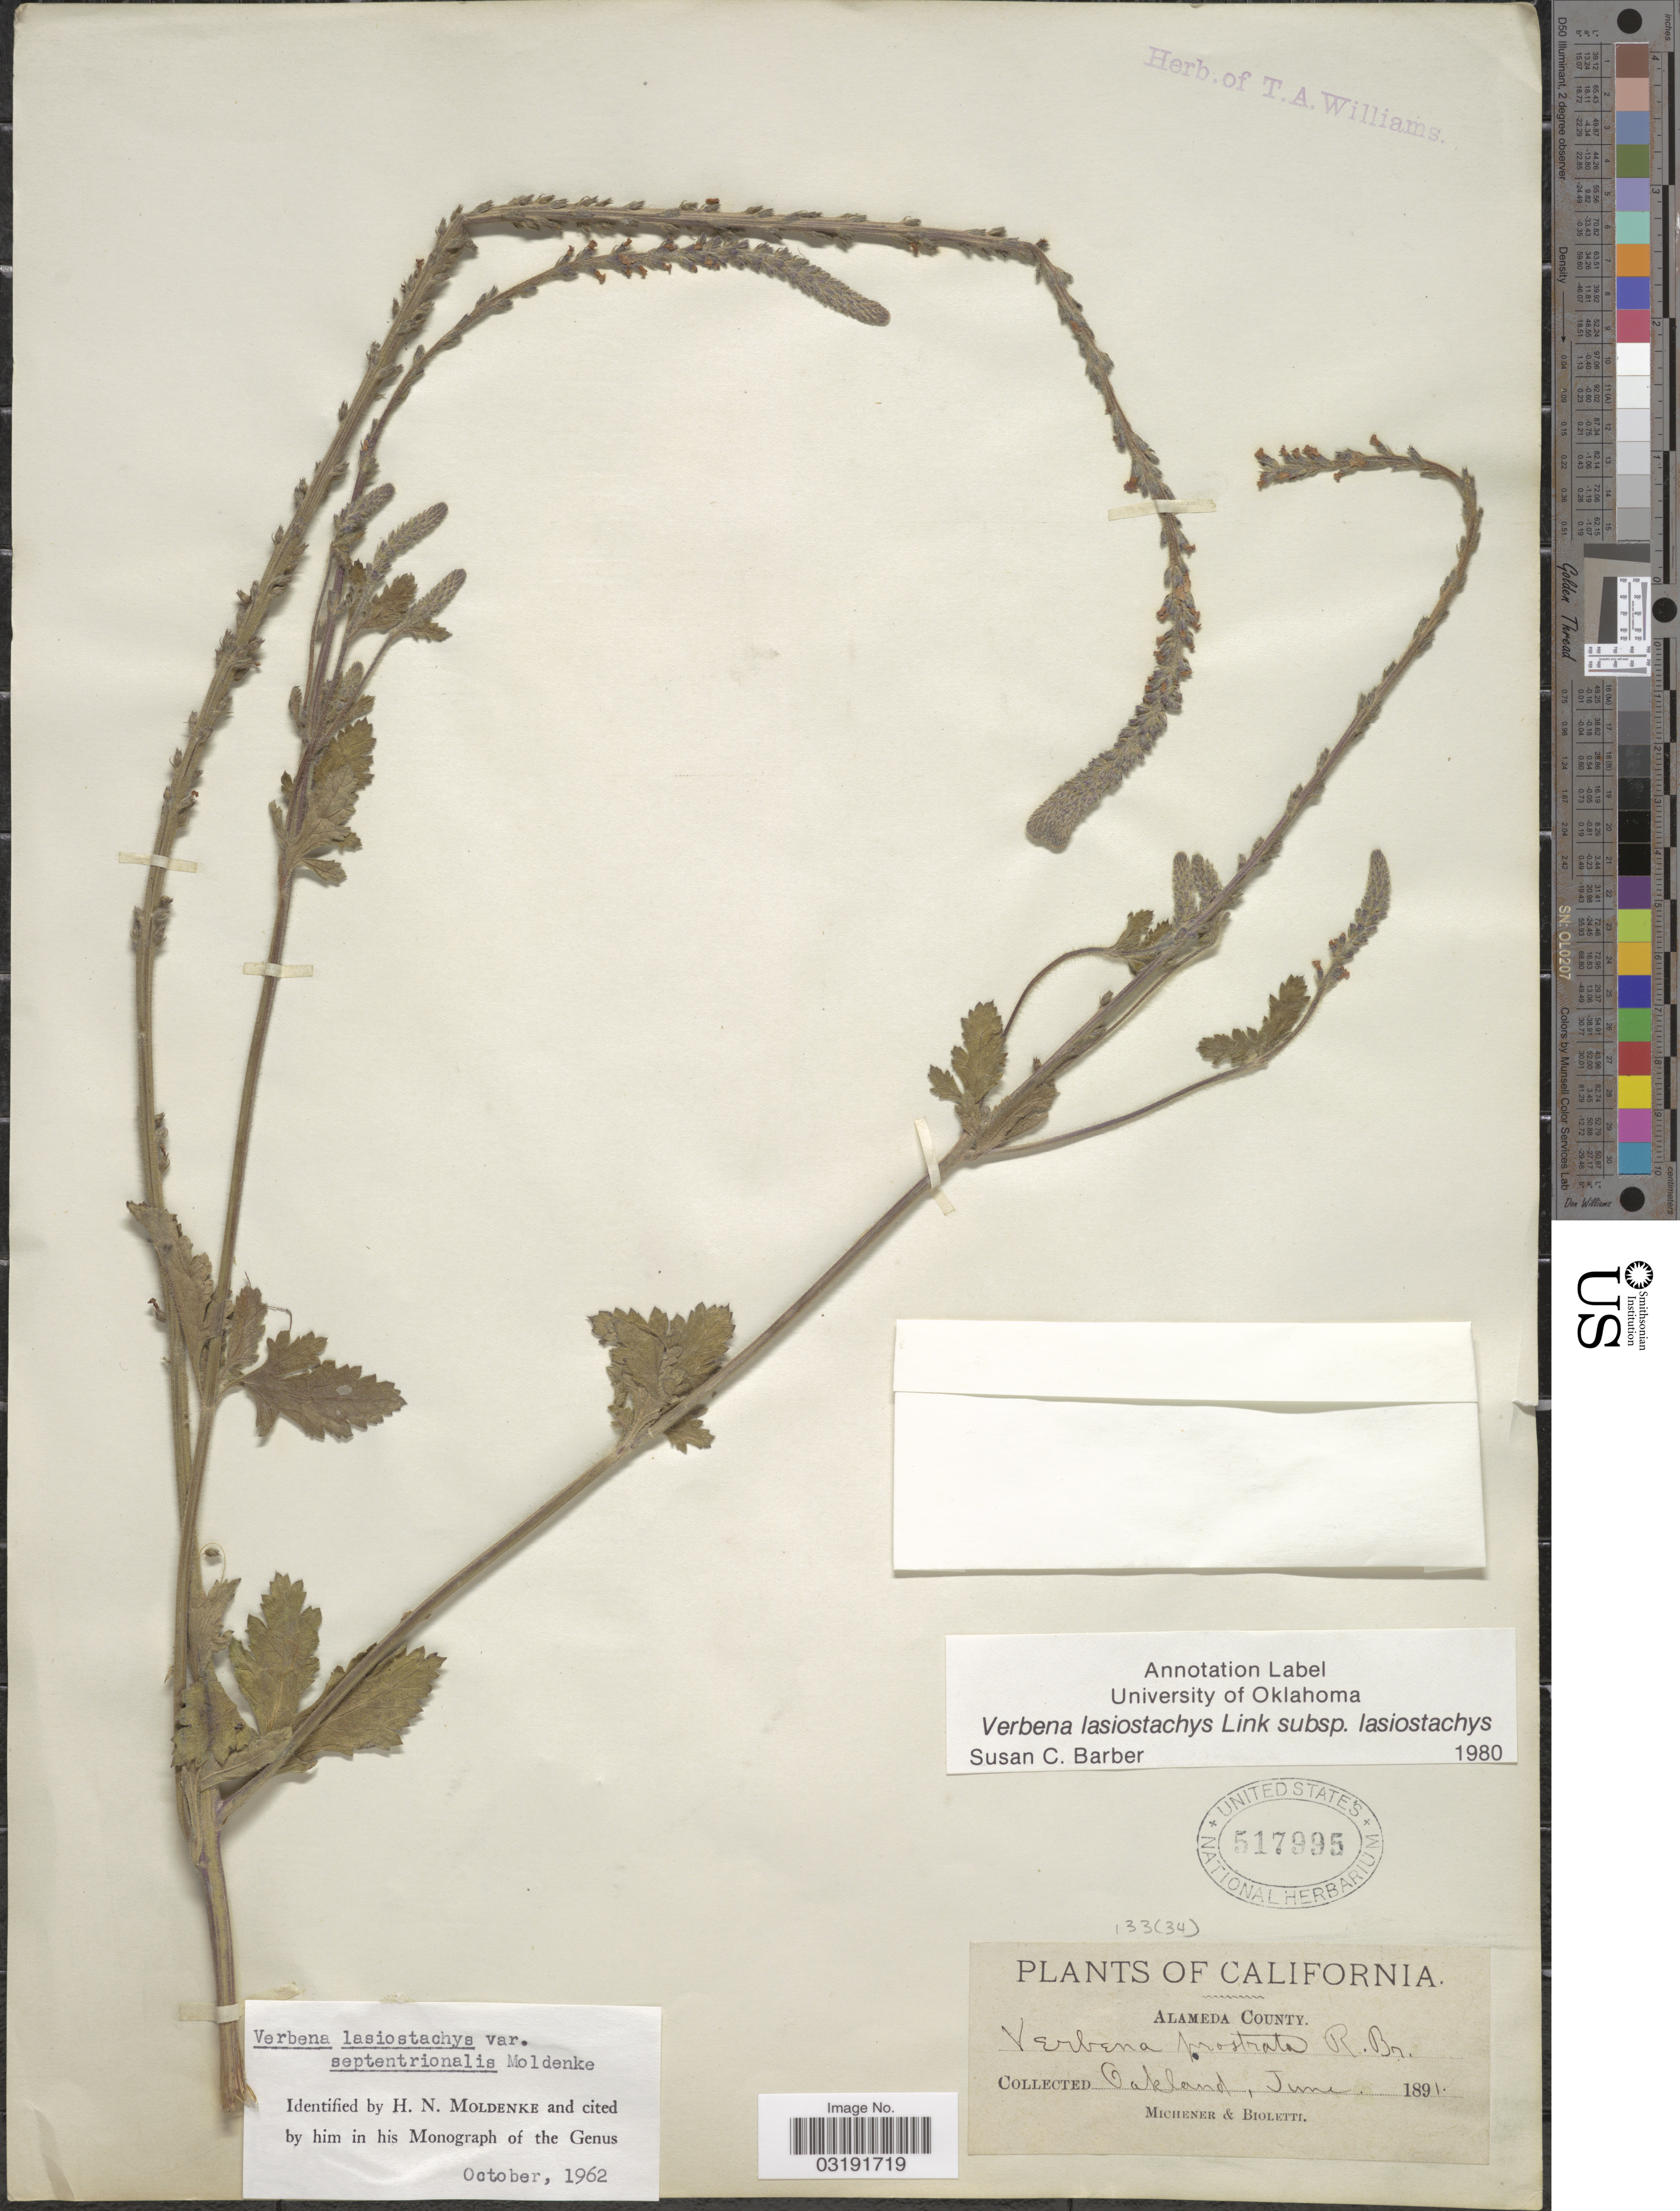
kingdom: Plantae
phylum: Tracheophyta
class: Magnoliopsida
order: Lamiales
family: Verbenaceae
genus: Verbena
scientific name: Verbena lasiostachys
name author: Link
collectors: -. Michener & -- Bioletti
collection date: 1891-06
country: United States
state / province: California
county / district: Alameda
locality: Alameda County. Oakland.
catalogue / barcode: US 517995